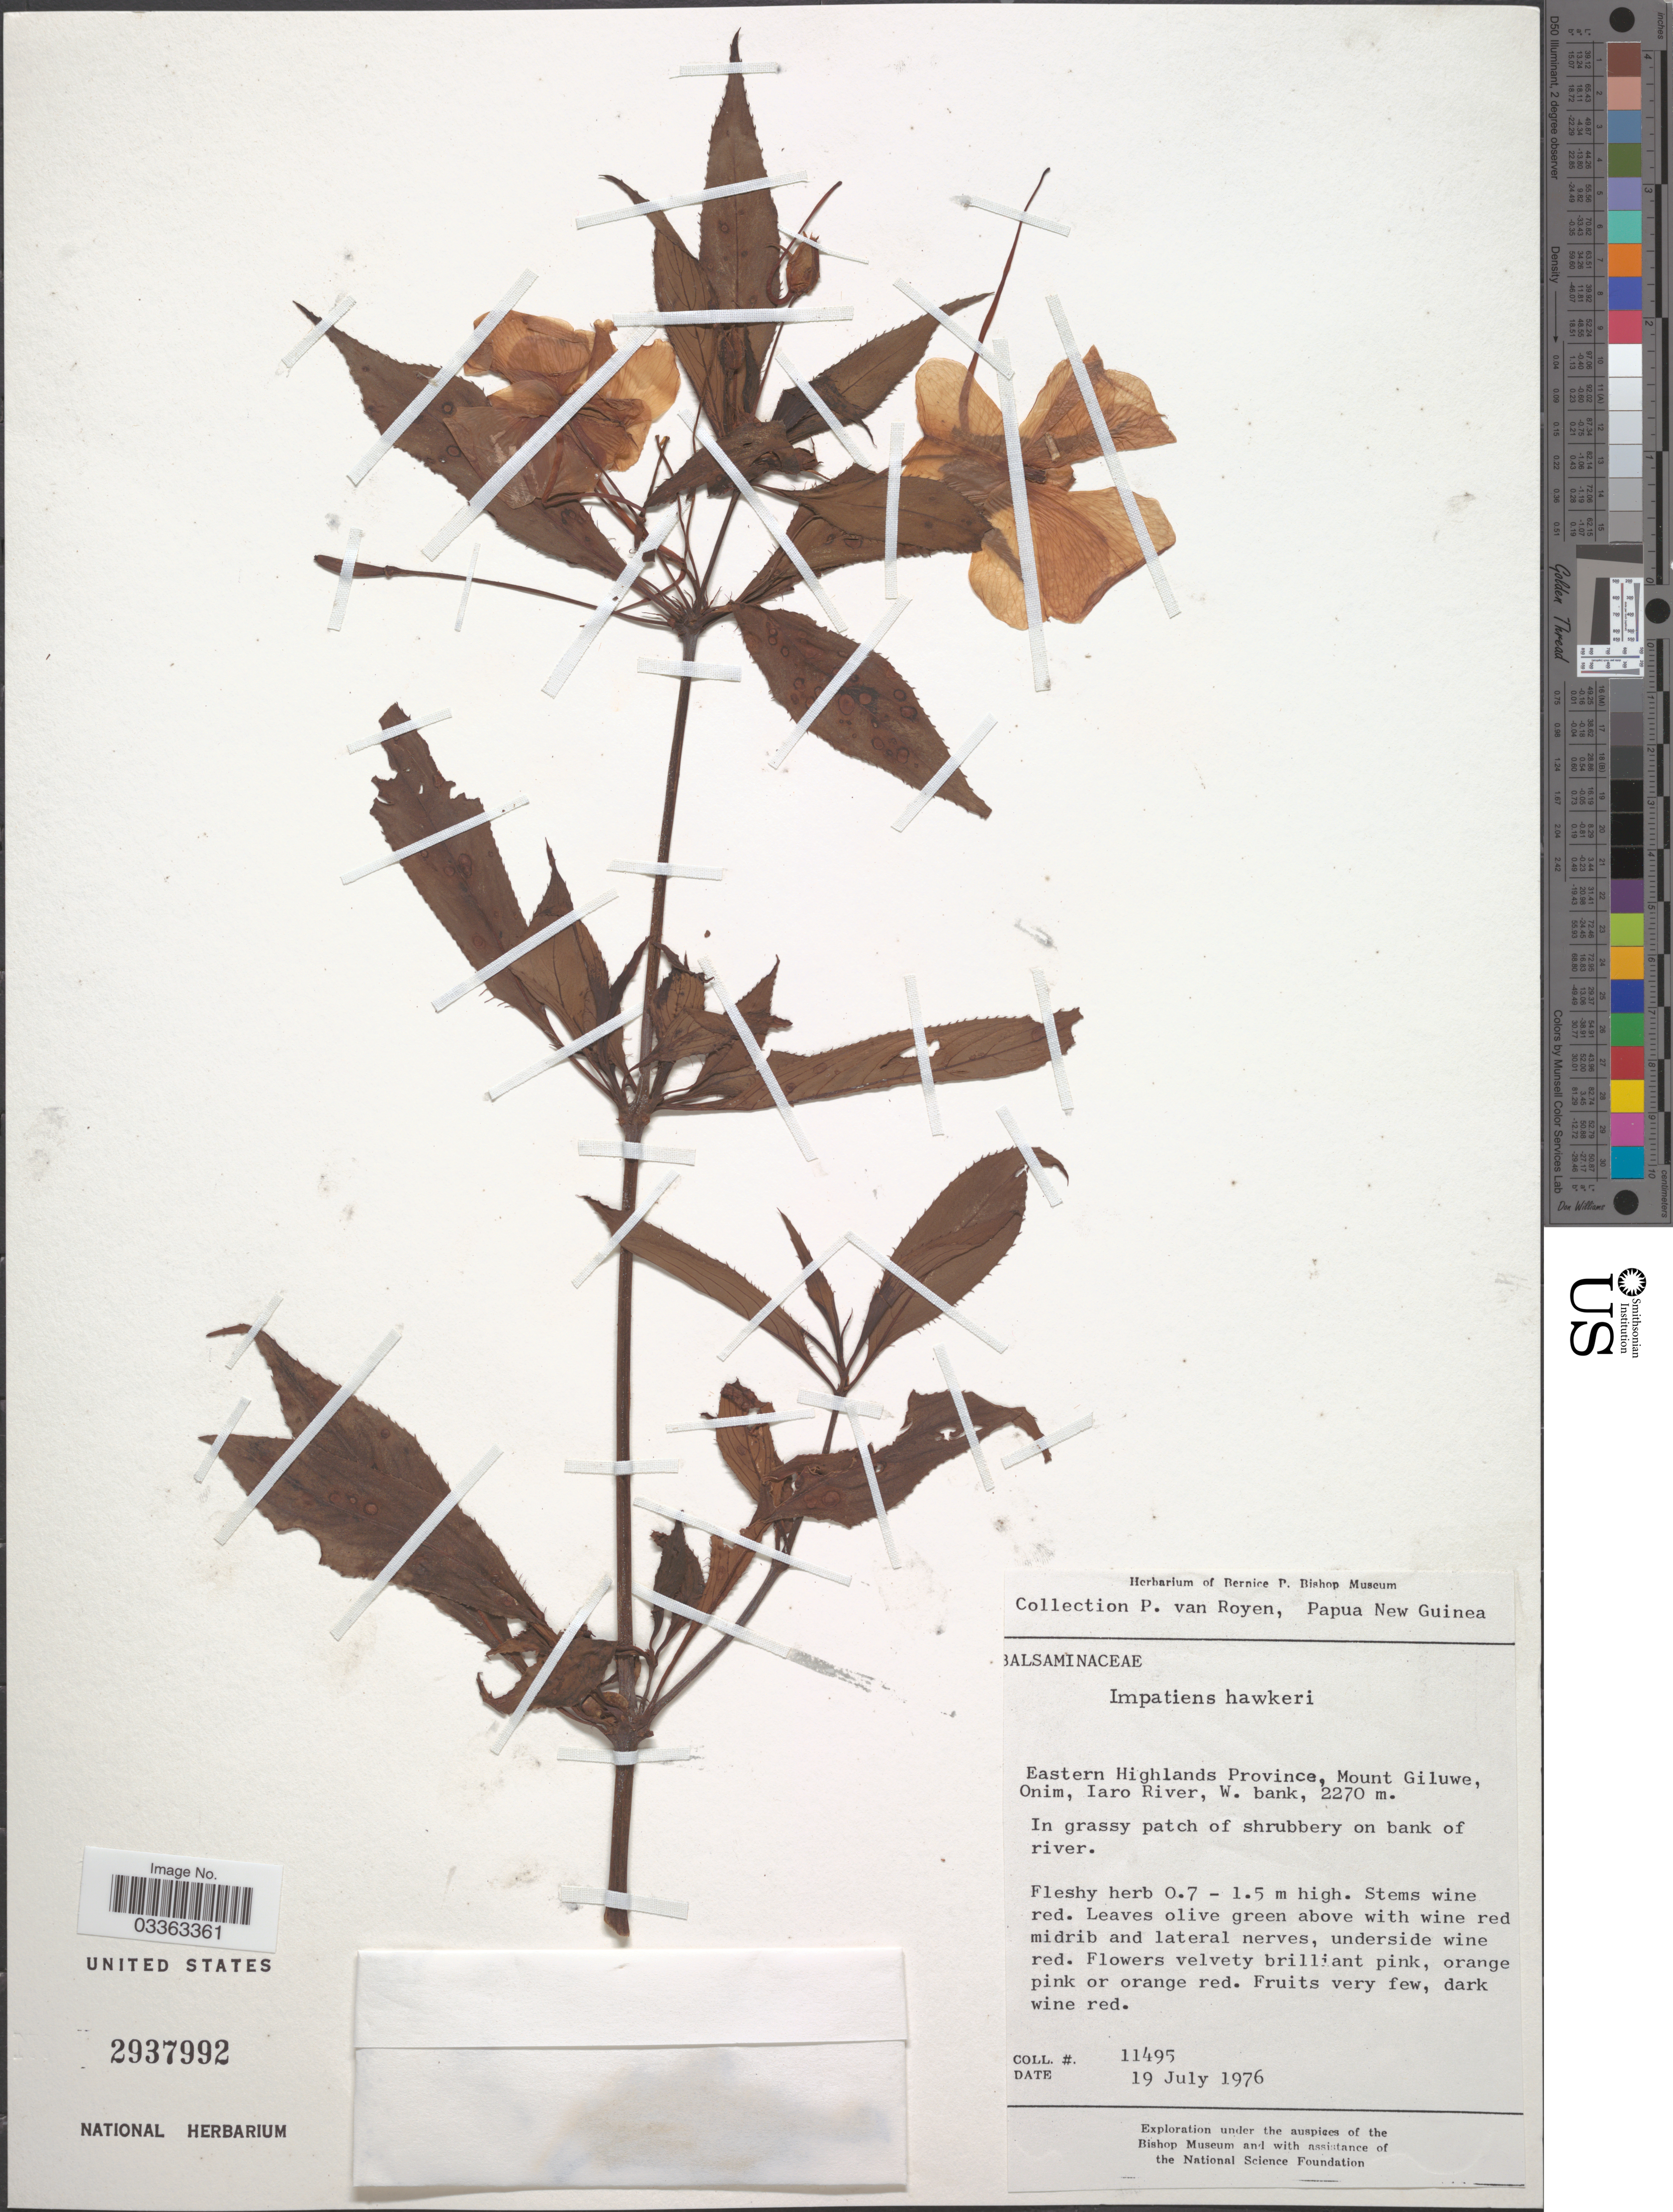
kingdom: Plantae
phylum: Tracheophyta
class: Magnoliopsida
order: Ericales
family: Balsaminaceae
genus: Impatiens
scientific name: Impatiens hawkeri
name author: W. Bull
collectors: P. van Royen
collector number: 11495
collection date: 1976-07-19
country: Papua New Guinea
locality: Eastern Highlands Province, Mount Giluwe, Onim, Iaro River, W. bank.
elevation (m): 2270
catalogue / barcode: US 2937992